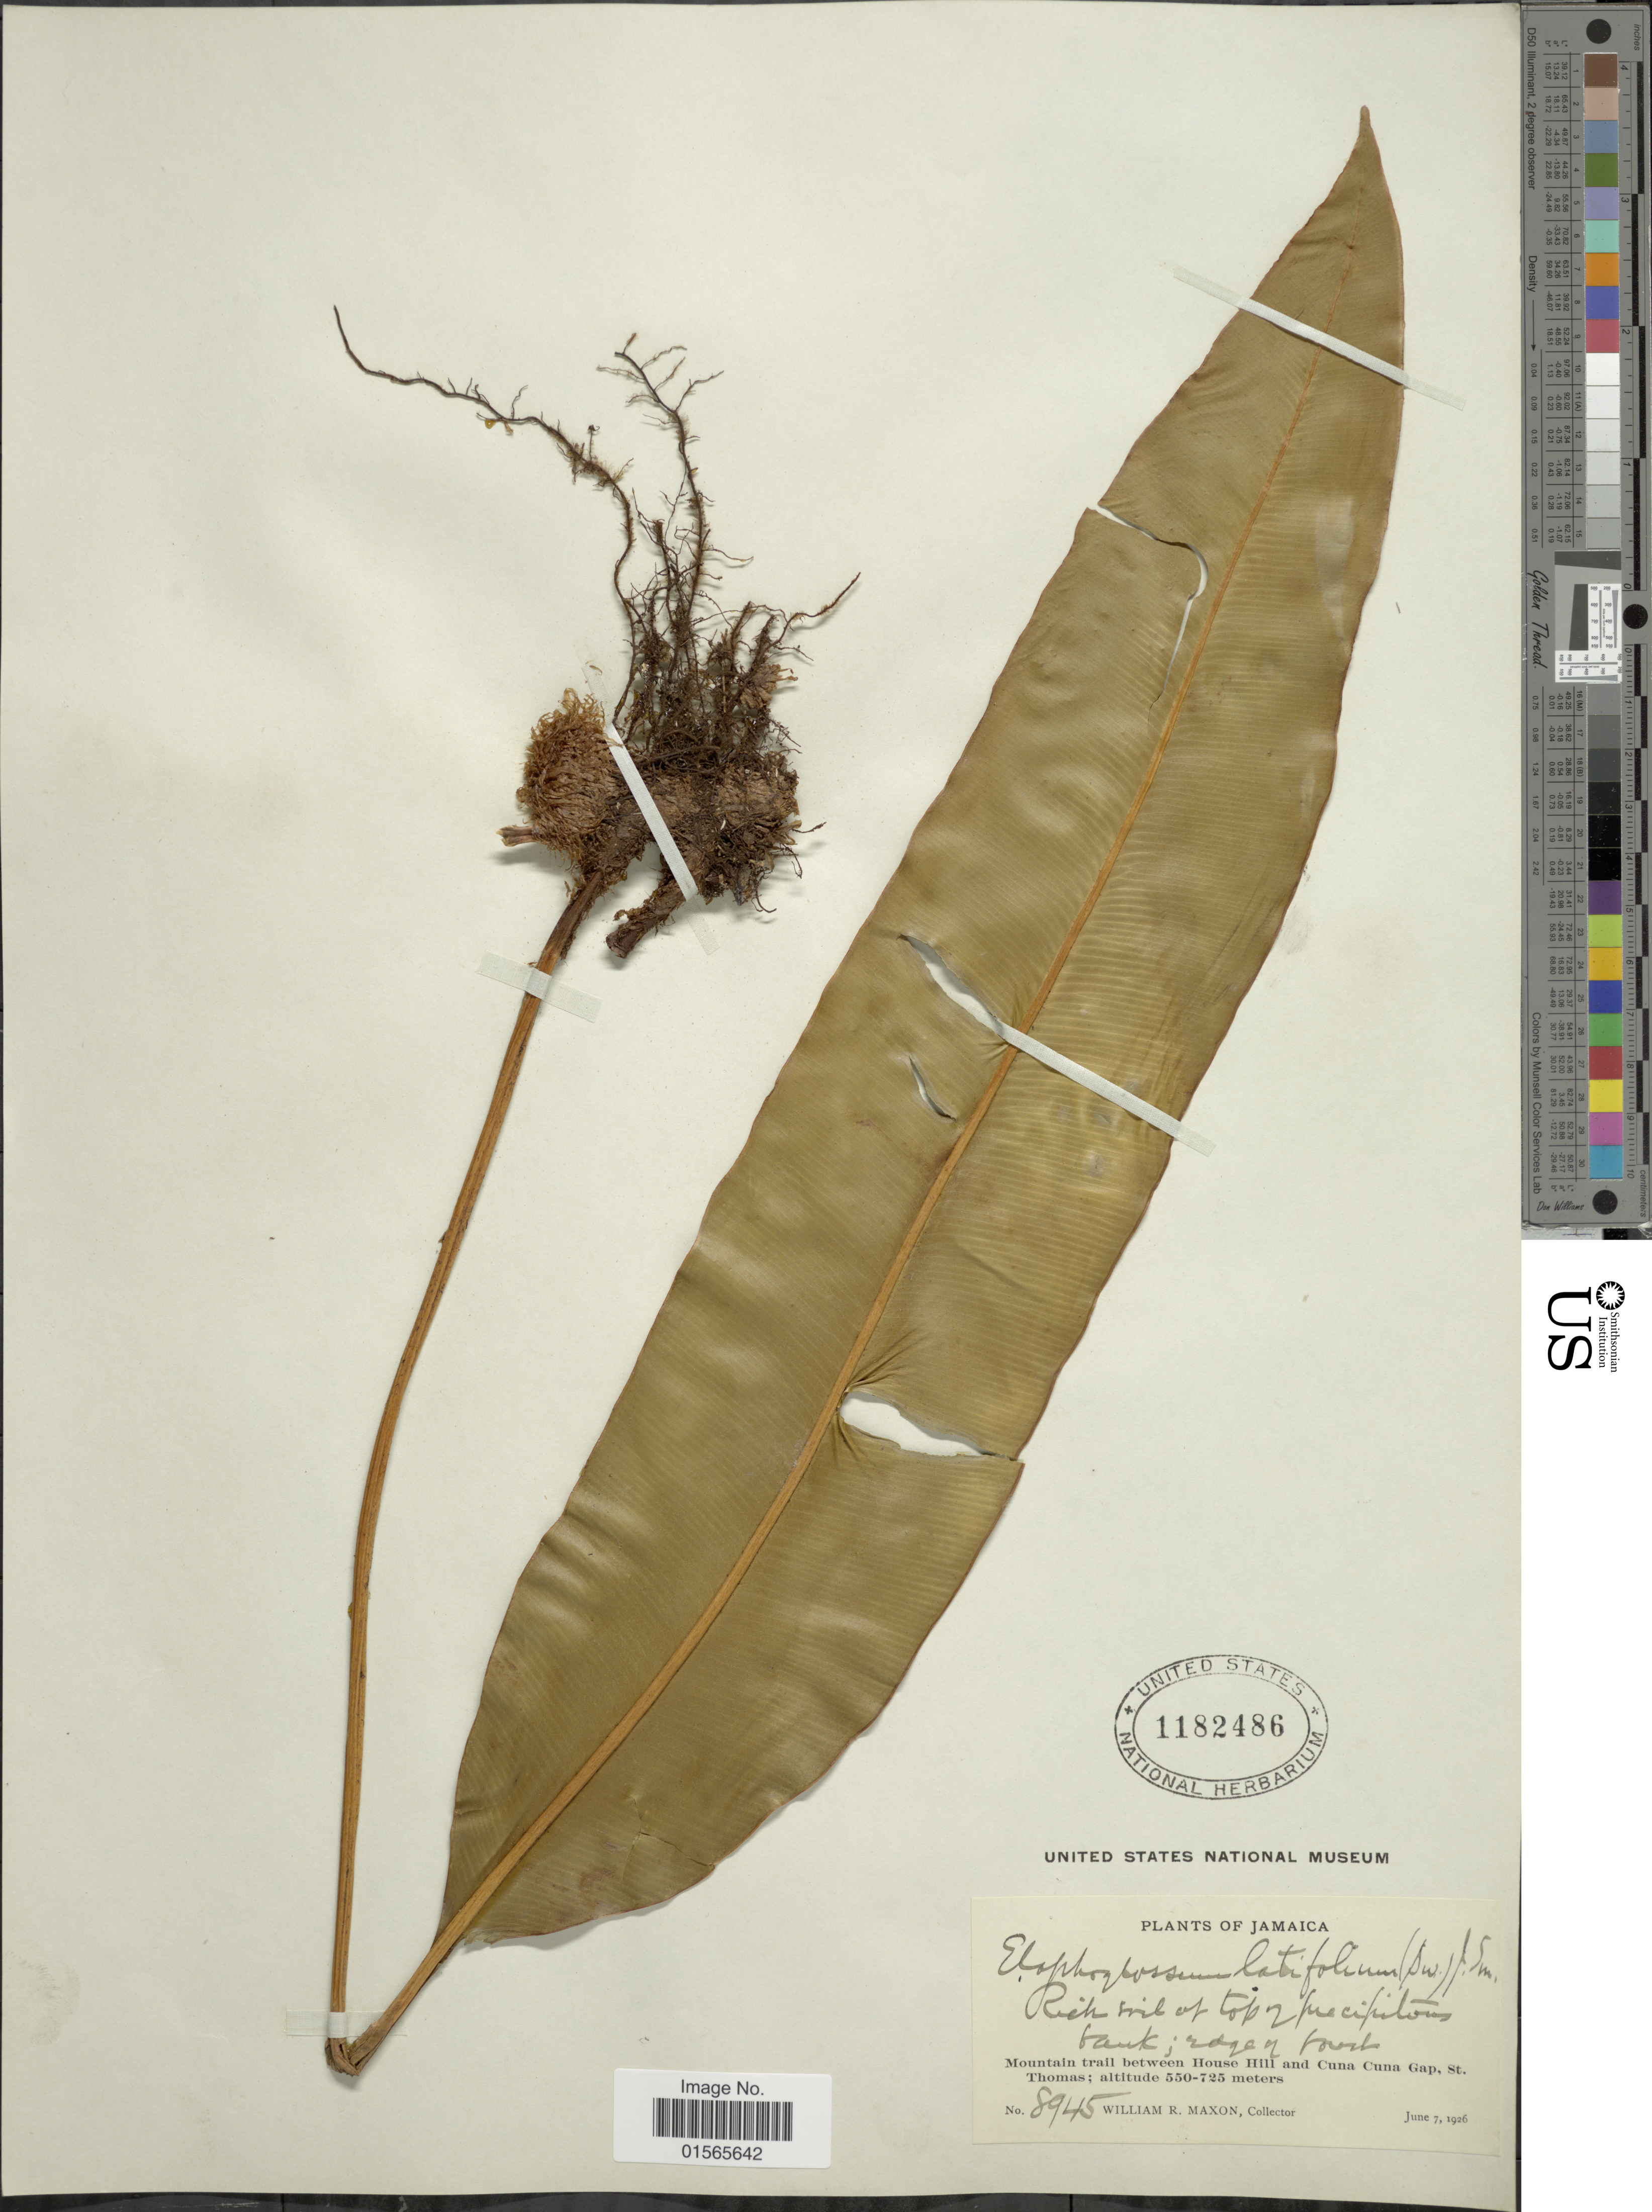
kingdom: Plantae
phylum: Tracheophyta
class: Polypodiopsida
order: Polypodiales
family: Dryopteridaceae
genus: Elaphoglossum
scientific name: Elaphoglossum latifolium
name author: (Sw.) J. Sm.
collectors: W. R. Maxon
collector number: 8945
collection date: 1926-06-07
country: Jamaica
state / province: Saint Thomas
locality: Mountain trail between House Hill and Cuna Cuna Gap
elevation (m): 550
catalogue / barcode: US 1182486